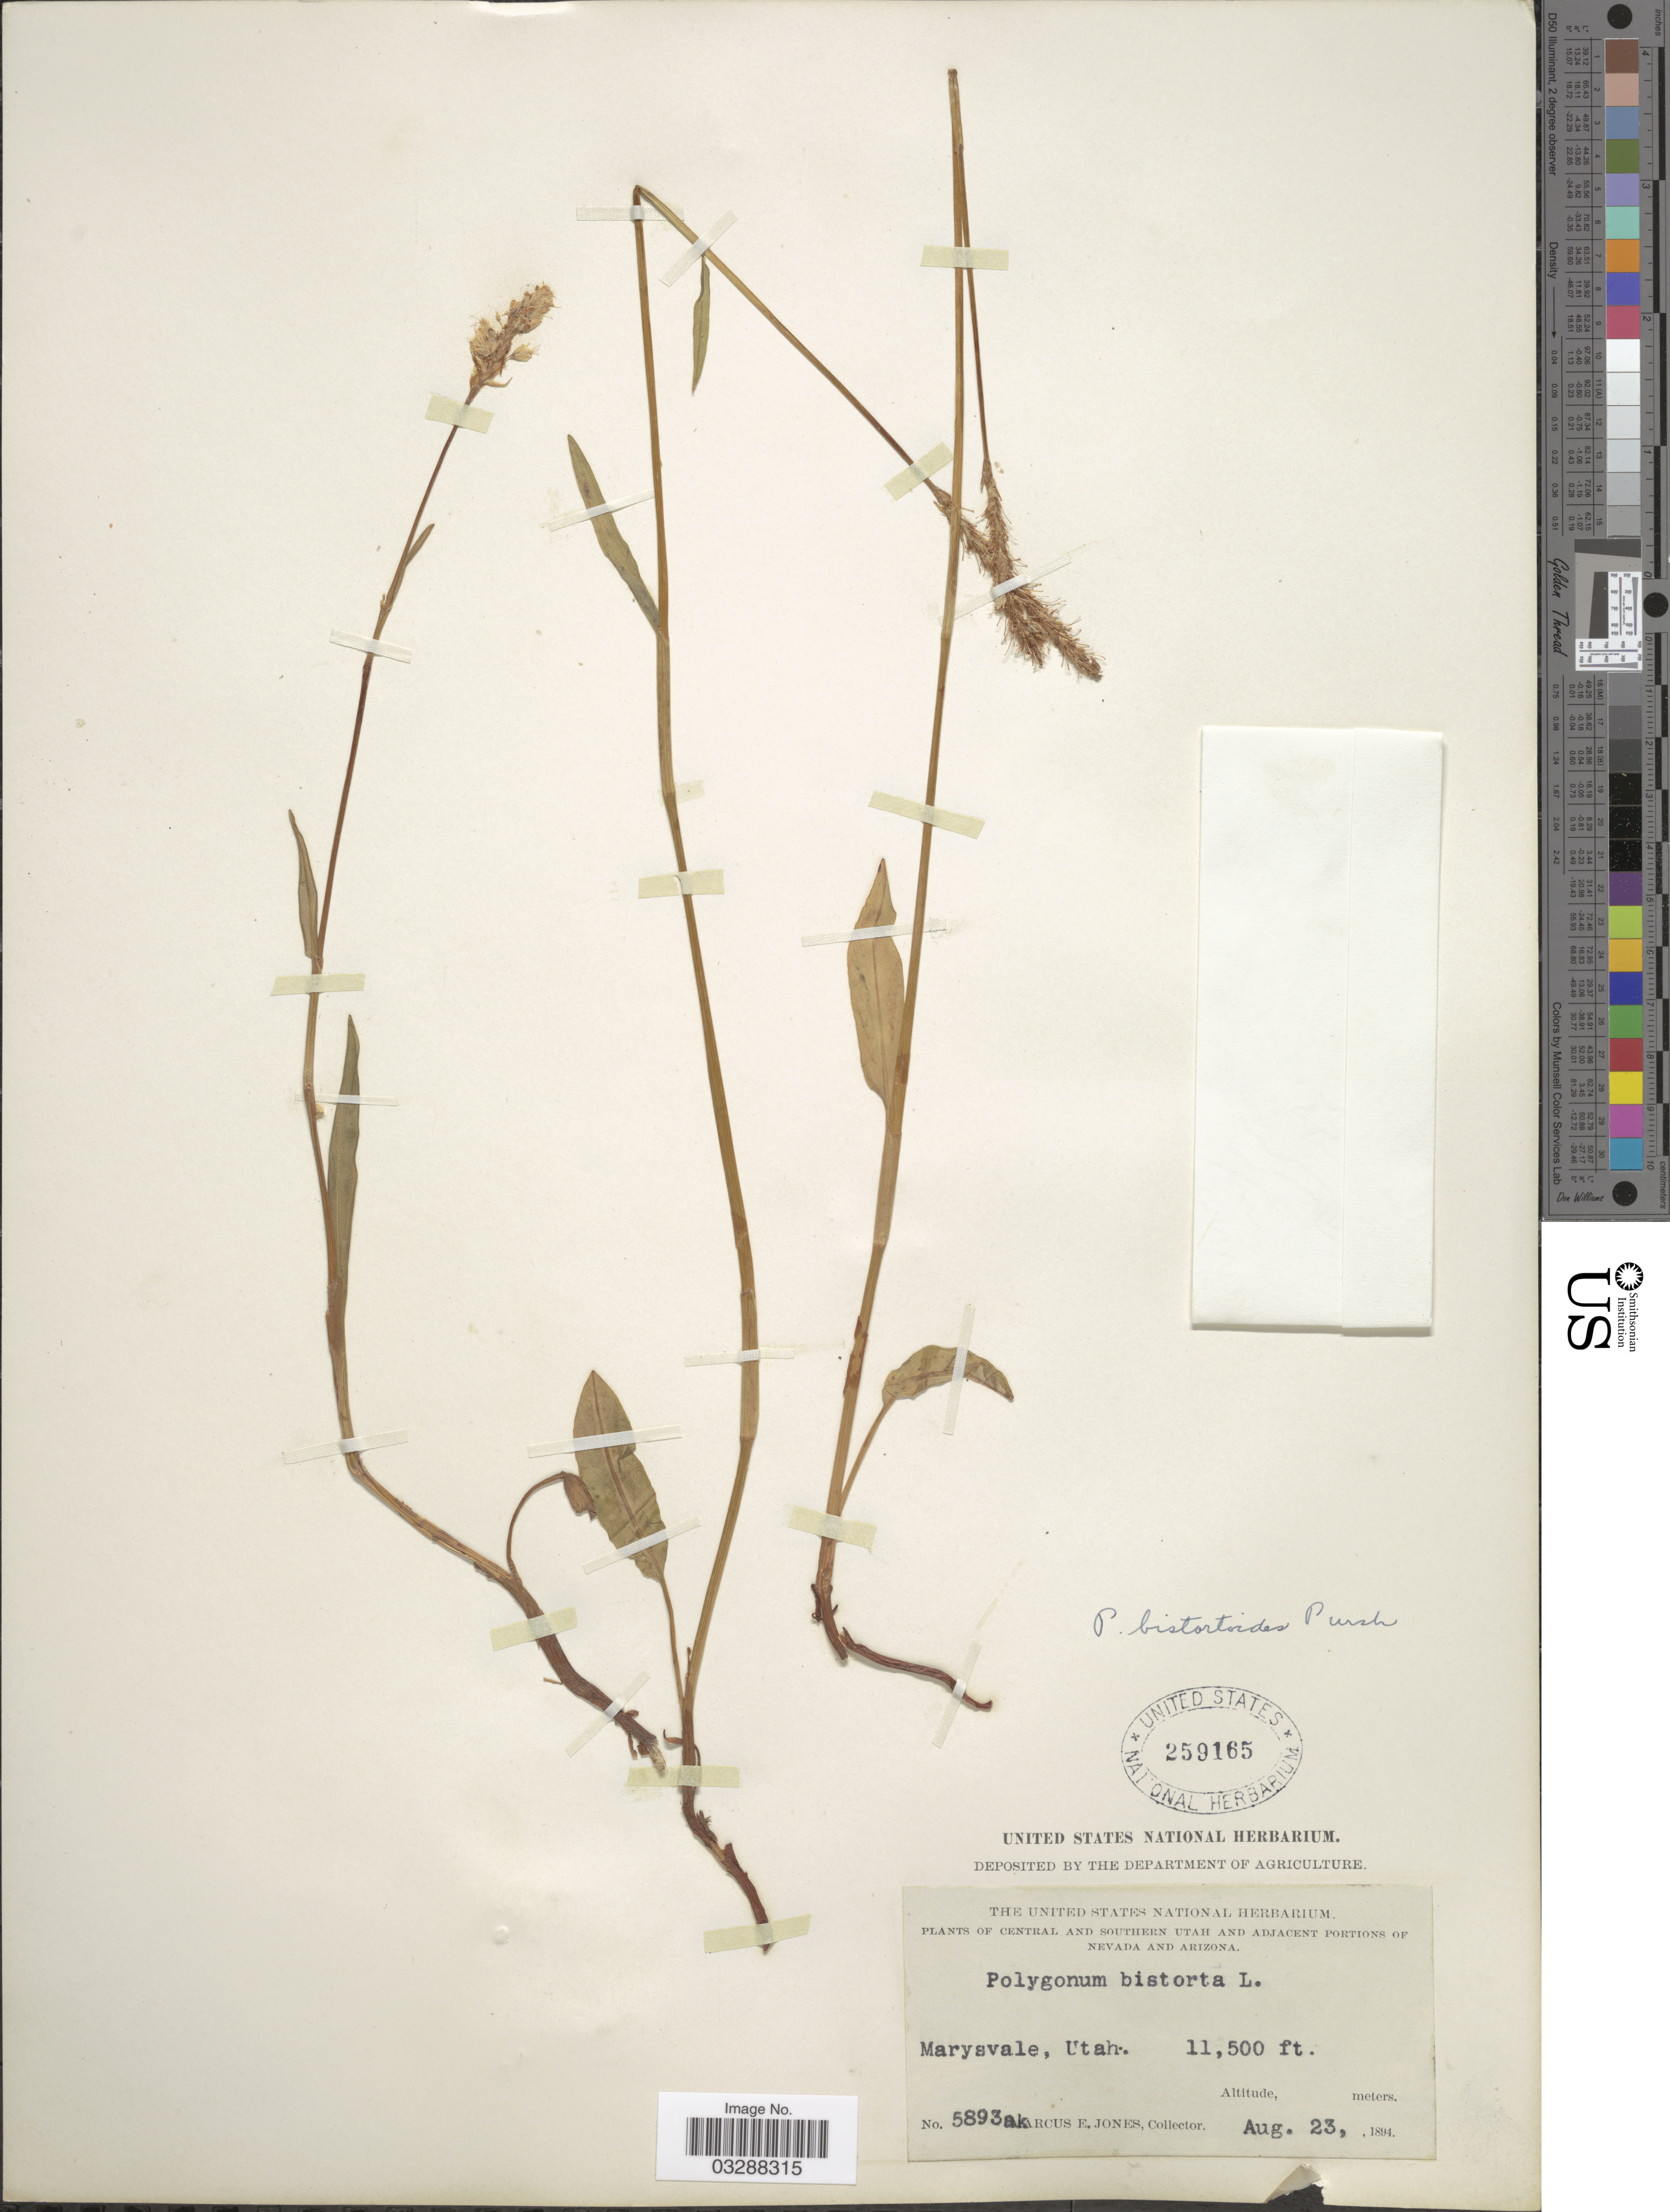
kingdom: Plantae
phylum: Tracheophyta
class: Magnoliopsida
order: Caryophyllales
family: Polygonaceae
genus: Bistorta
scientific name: Bistorta bistortoides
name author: (Pursh) Small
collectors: M. E. Jones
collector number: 5893ak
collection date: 1894-08-23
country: United States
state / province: Utah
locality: Central and Southern Utah, Marysvale.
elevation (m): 3505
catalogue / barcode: US 259165